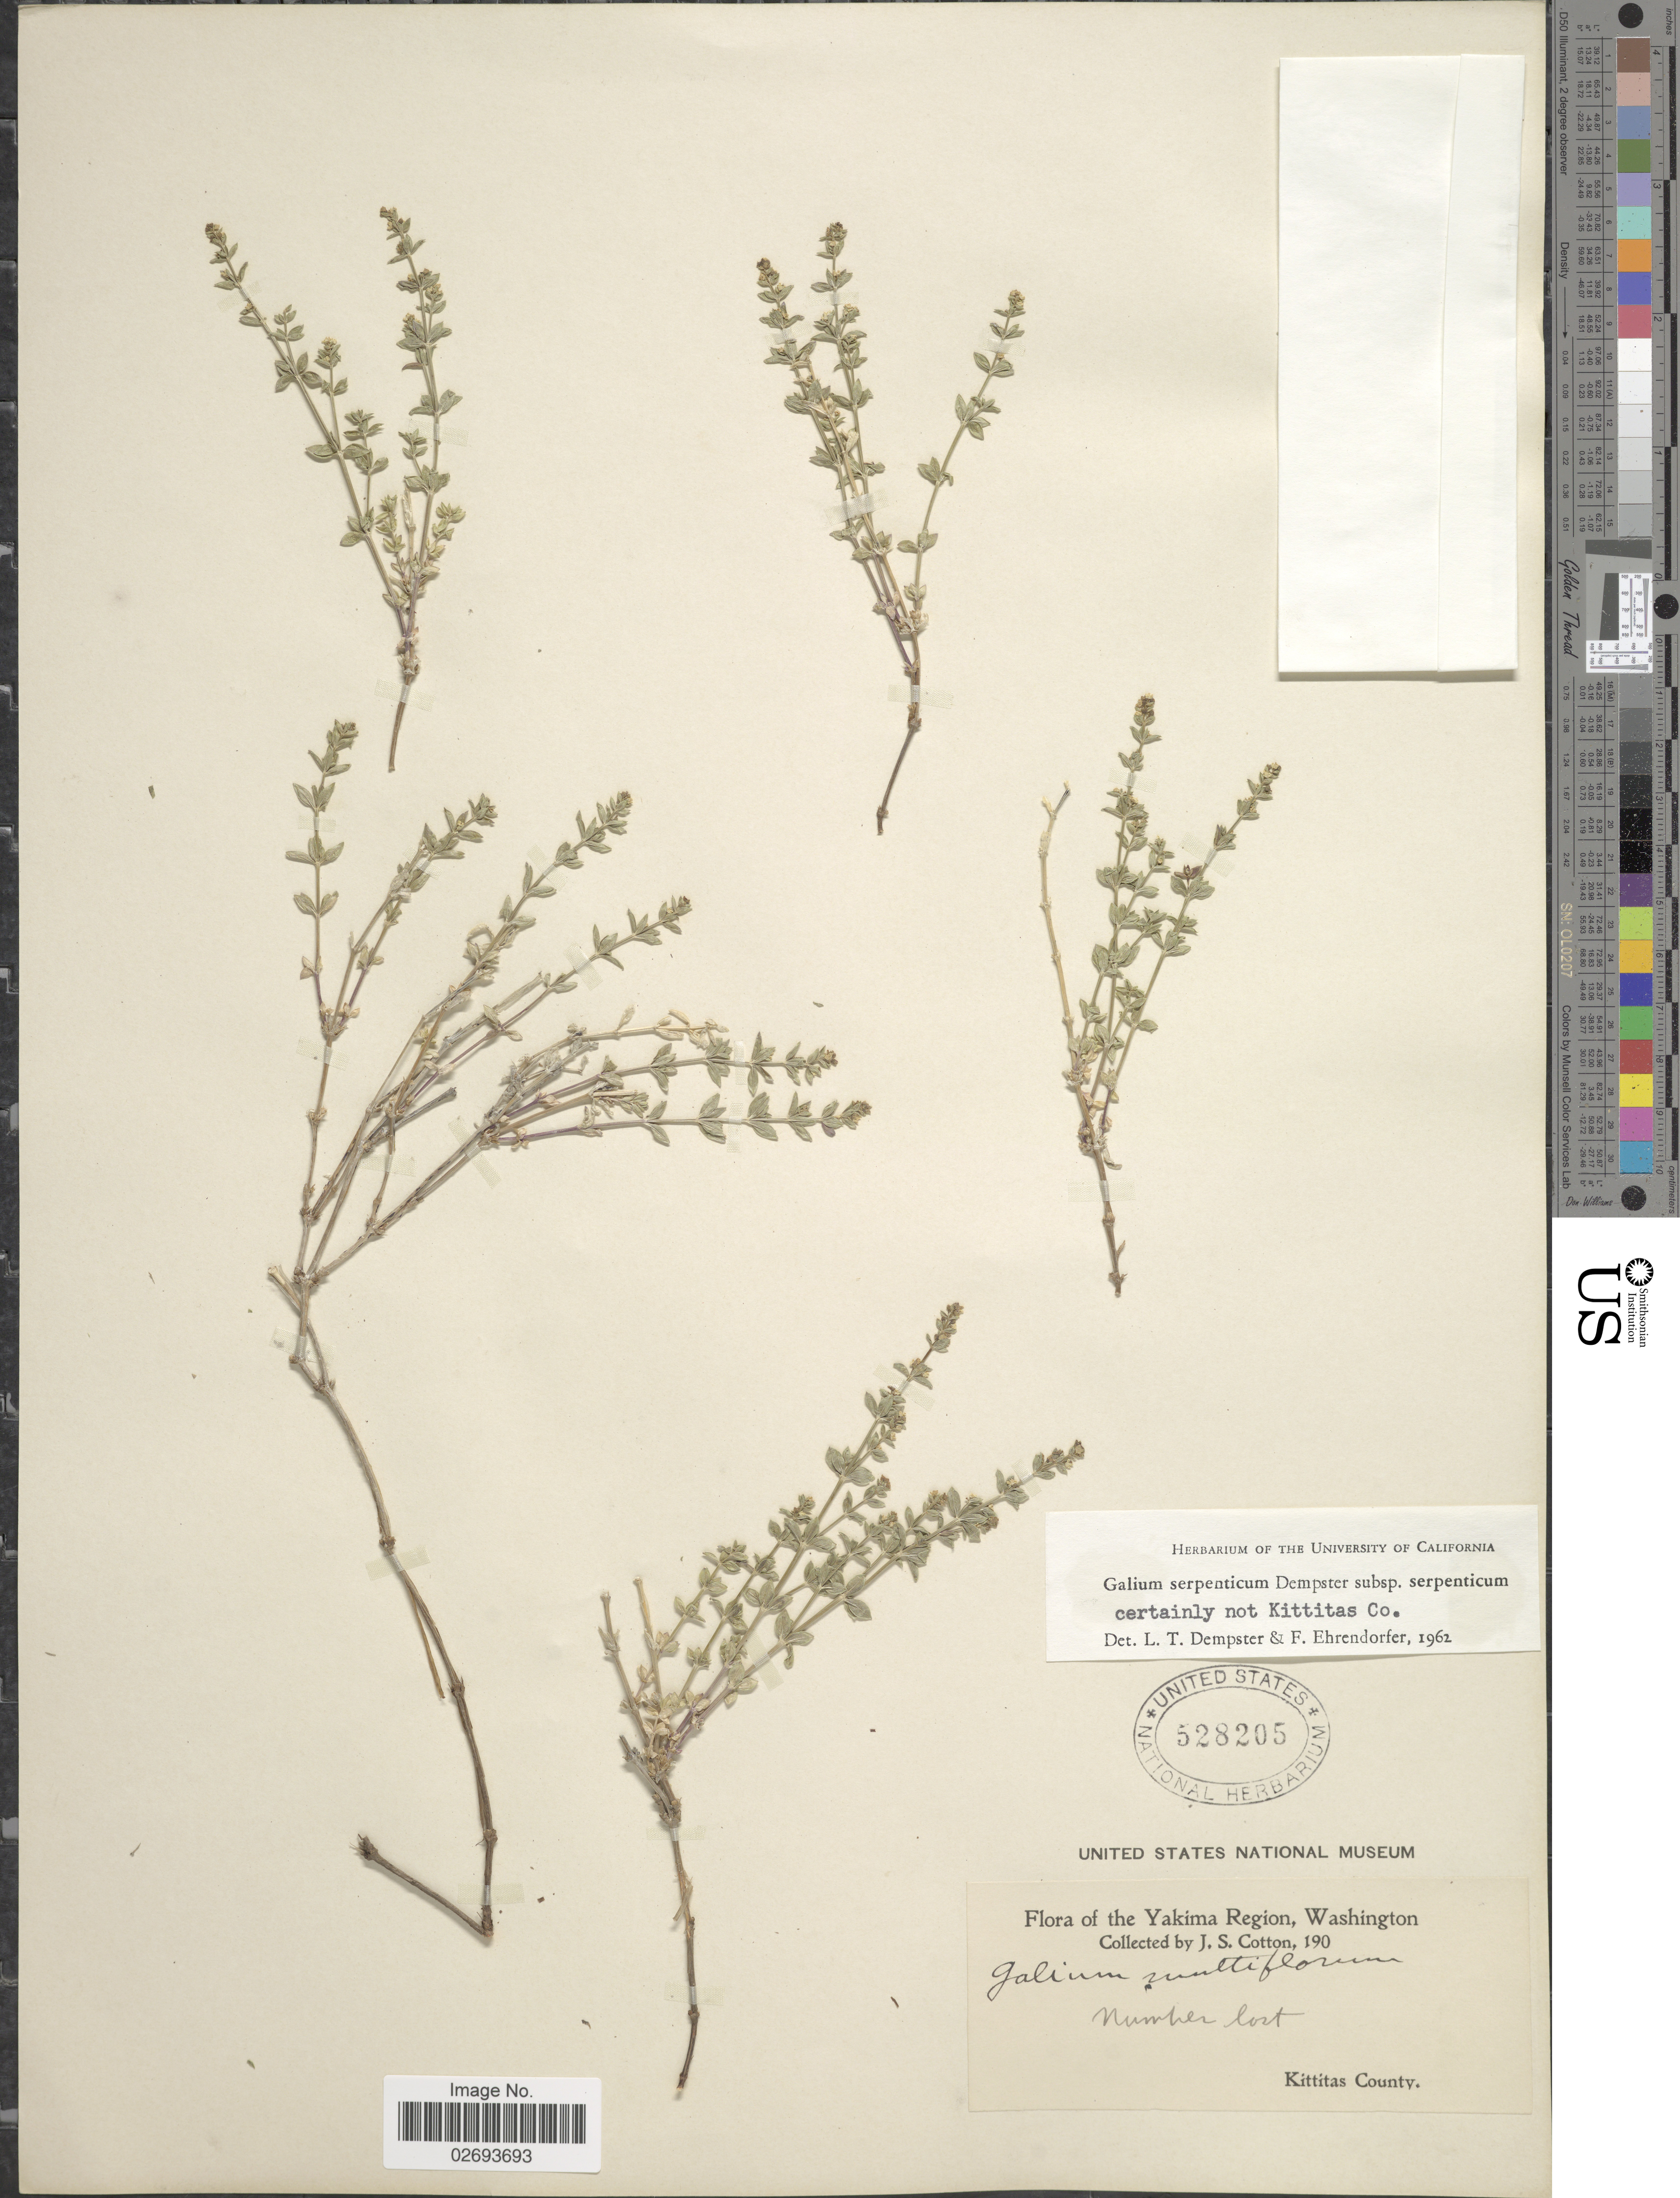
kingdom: Plantae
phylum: Tracheophyta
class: Magnoliopsida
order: Gentianales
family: Rubiaceae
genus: Galium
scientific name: Galium serpenticum subsp. serpenticum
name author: Dempster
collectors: J. S. Cotton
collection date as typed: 190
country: United States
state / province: Washington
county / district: Kittitas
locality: Yakima Region, Kittitas County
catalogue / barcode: US 528205